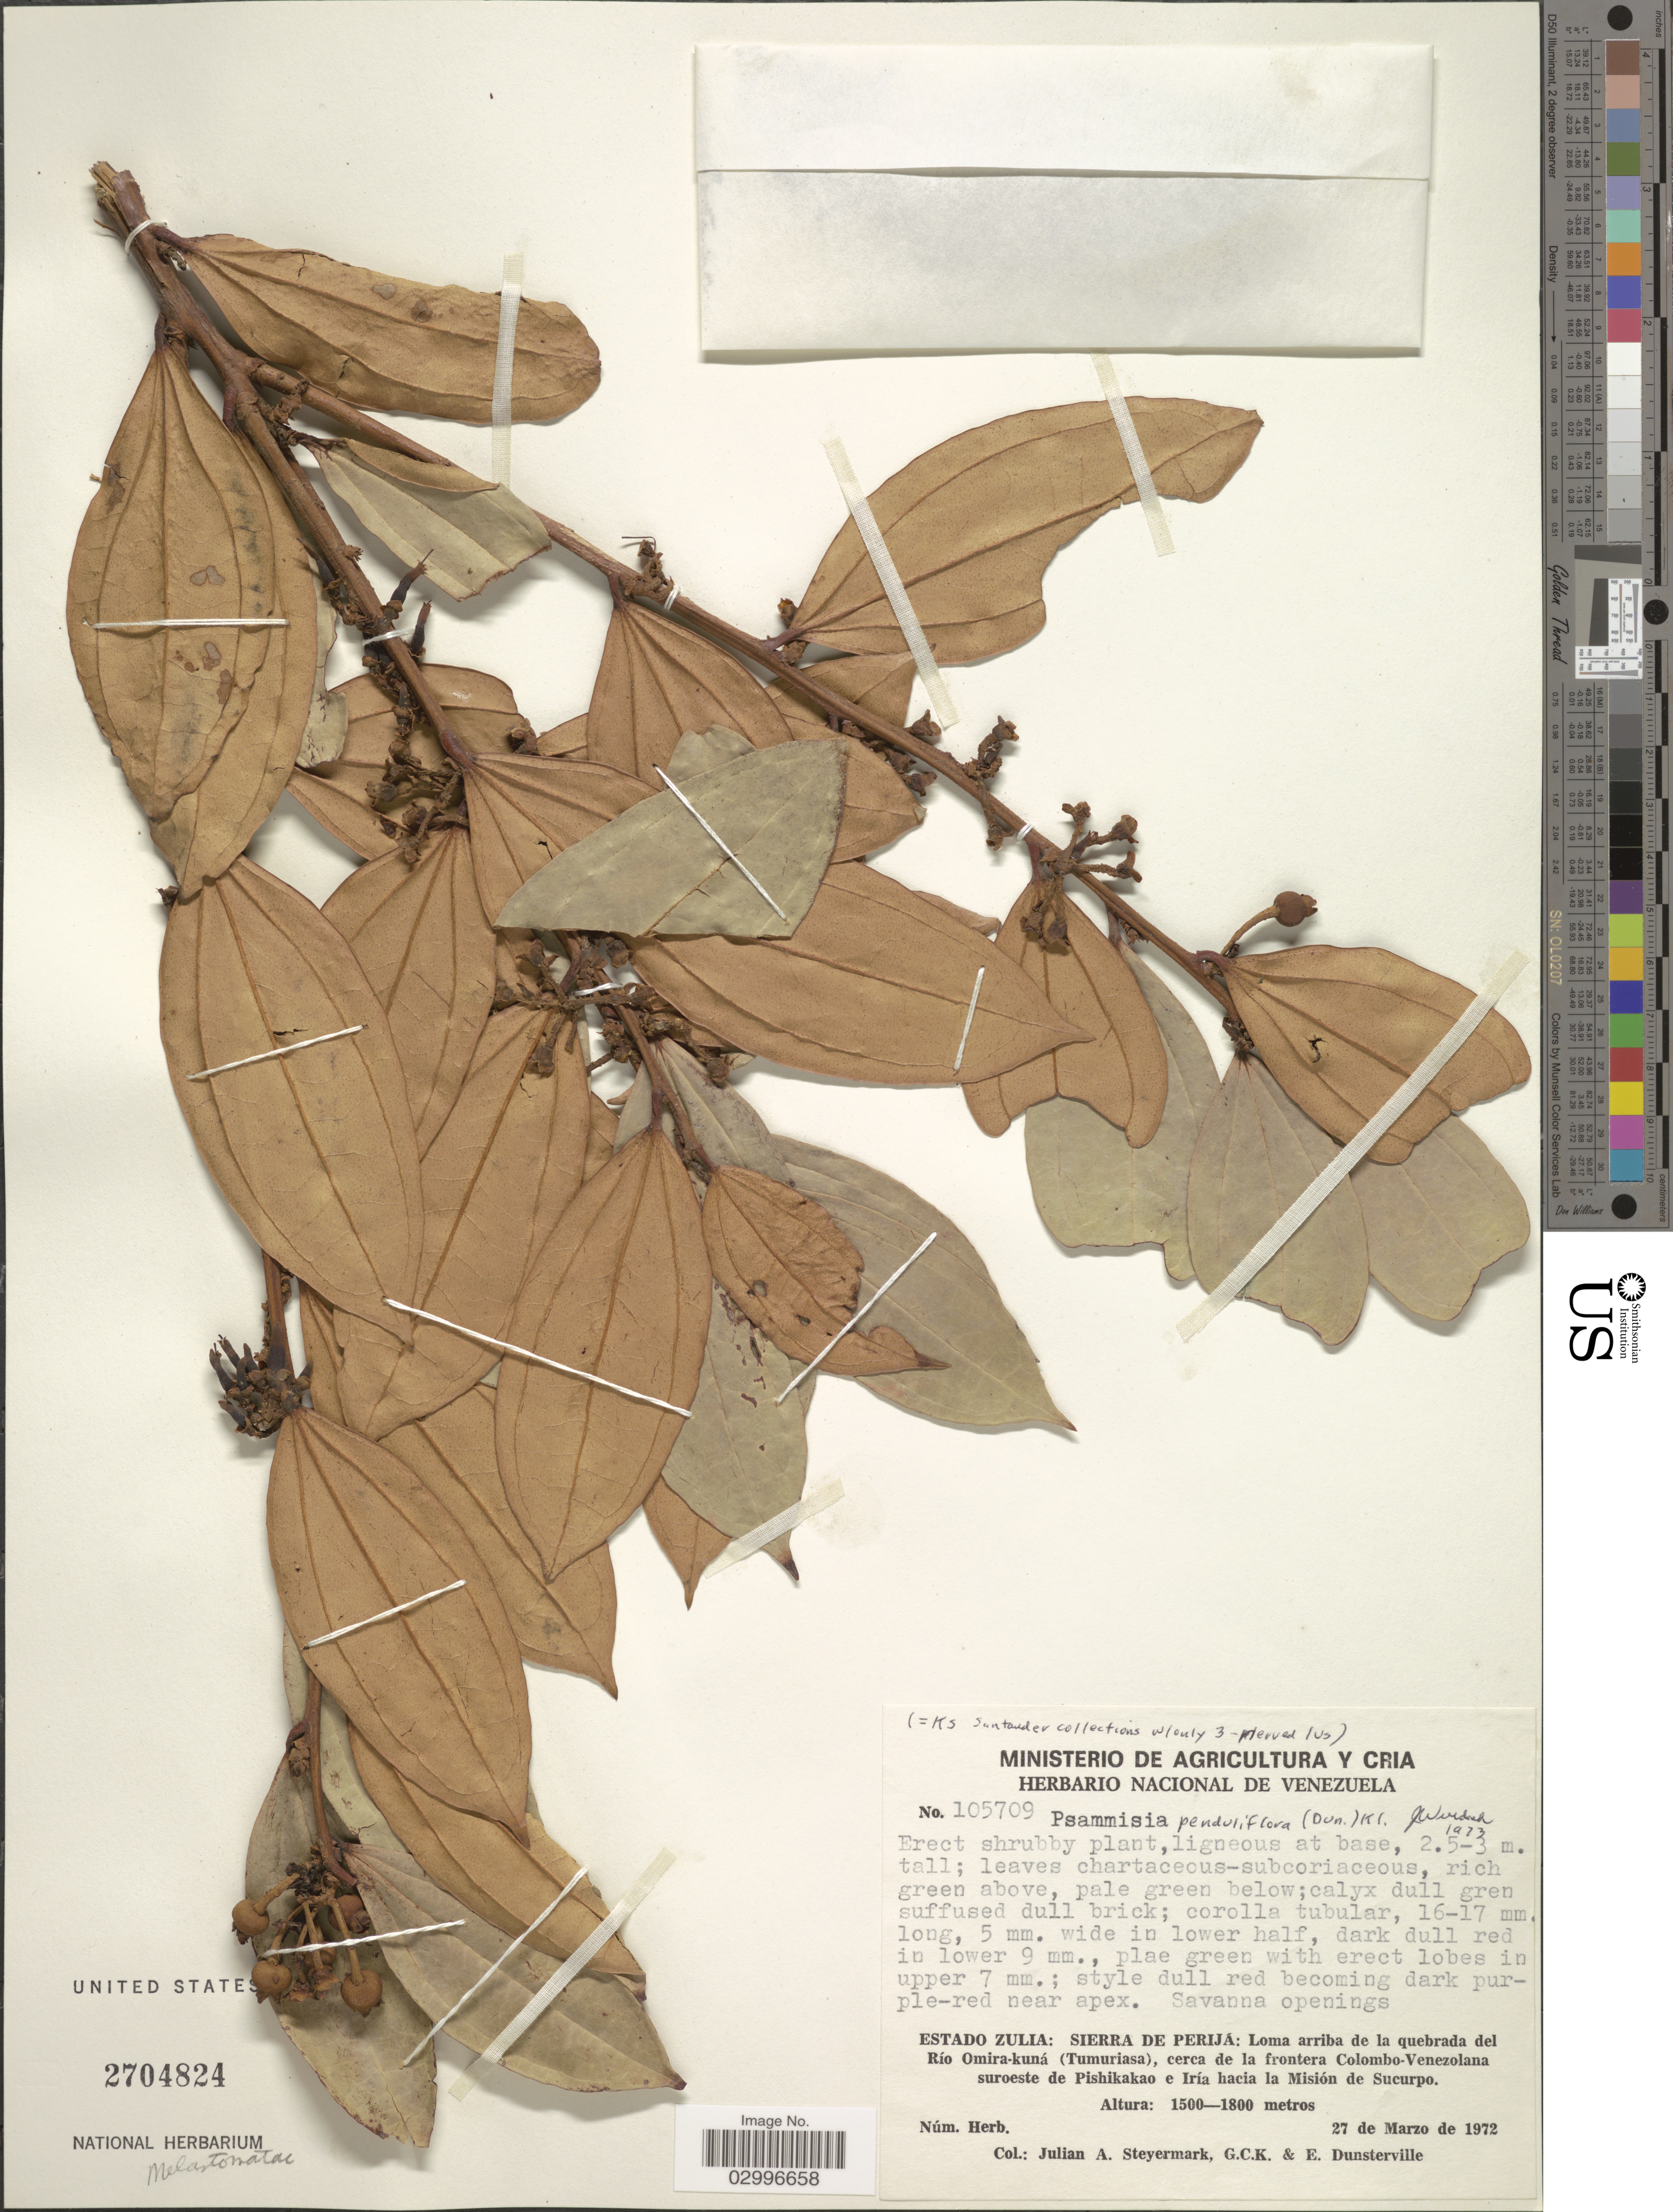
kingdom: Plantae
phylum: Tracheophyta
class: Magnoliopsida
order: Ericales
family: Ericaceae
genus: Psammisia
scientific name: Psammisia penduliflora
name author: (Dunal) Klotzsch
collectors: J. Steyermark, G. C. K. Dunsterville & E. Dunsterville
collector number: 105709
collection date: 1972-03-27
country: Venezuela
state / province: Zulia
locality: Sierra de Perijá: Loma arriba de la quebrada del Río Omira-kuná (Tumuriasa), cerca de la frontera Colombo-Venezolana suroeste de Pishikakao e Iría hacia la Misión de Sucurpo.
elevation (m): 1500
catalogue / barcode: US 2704824